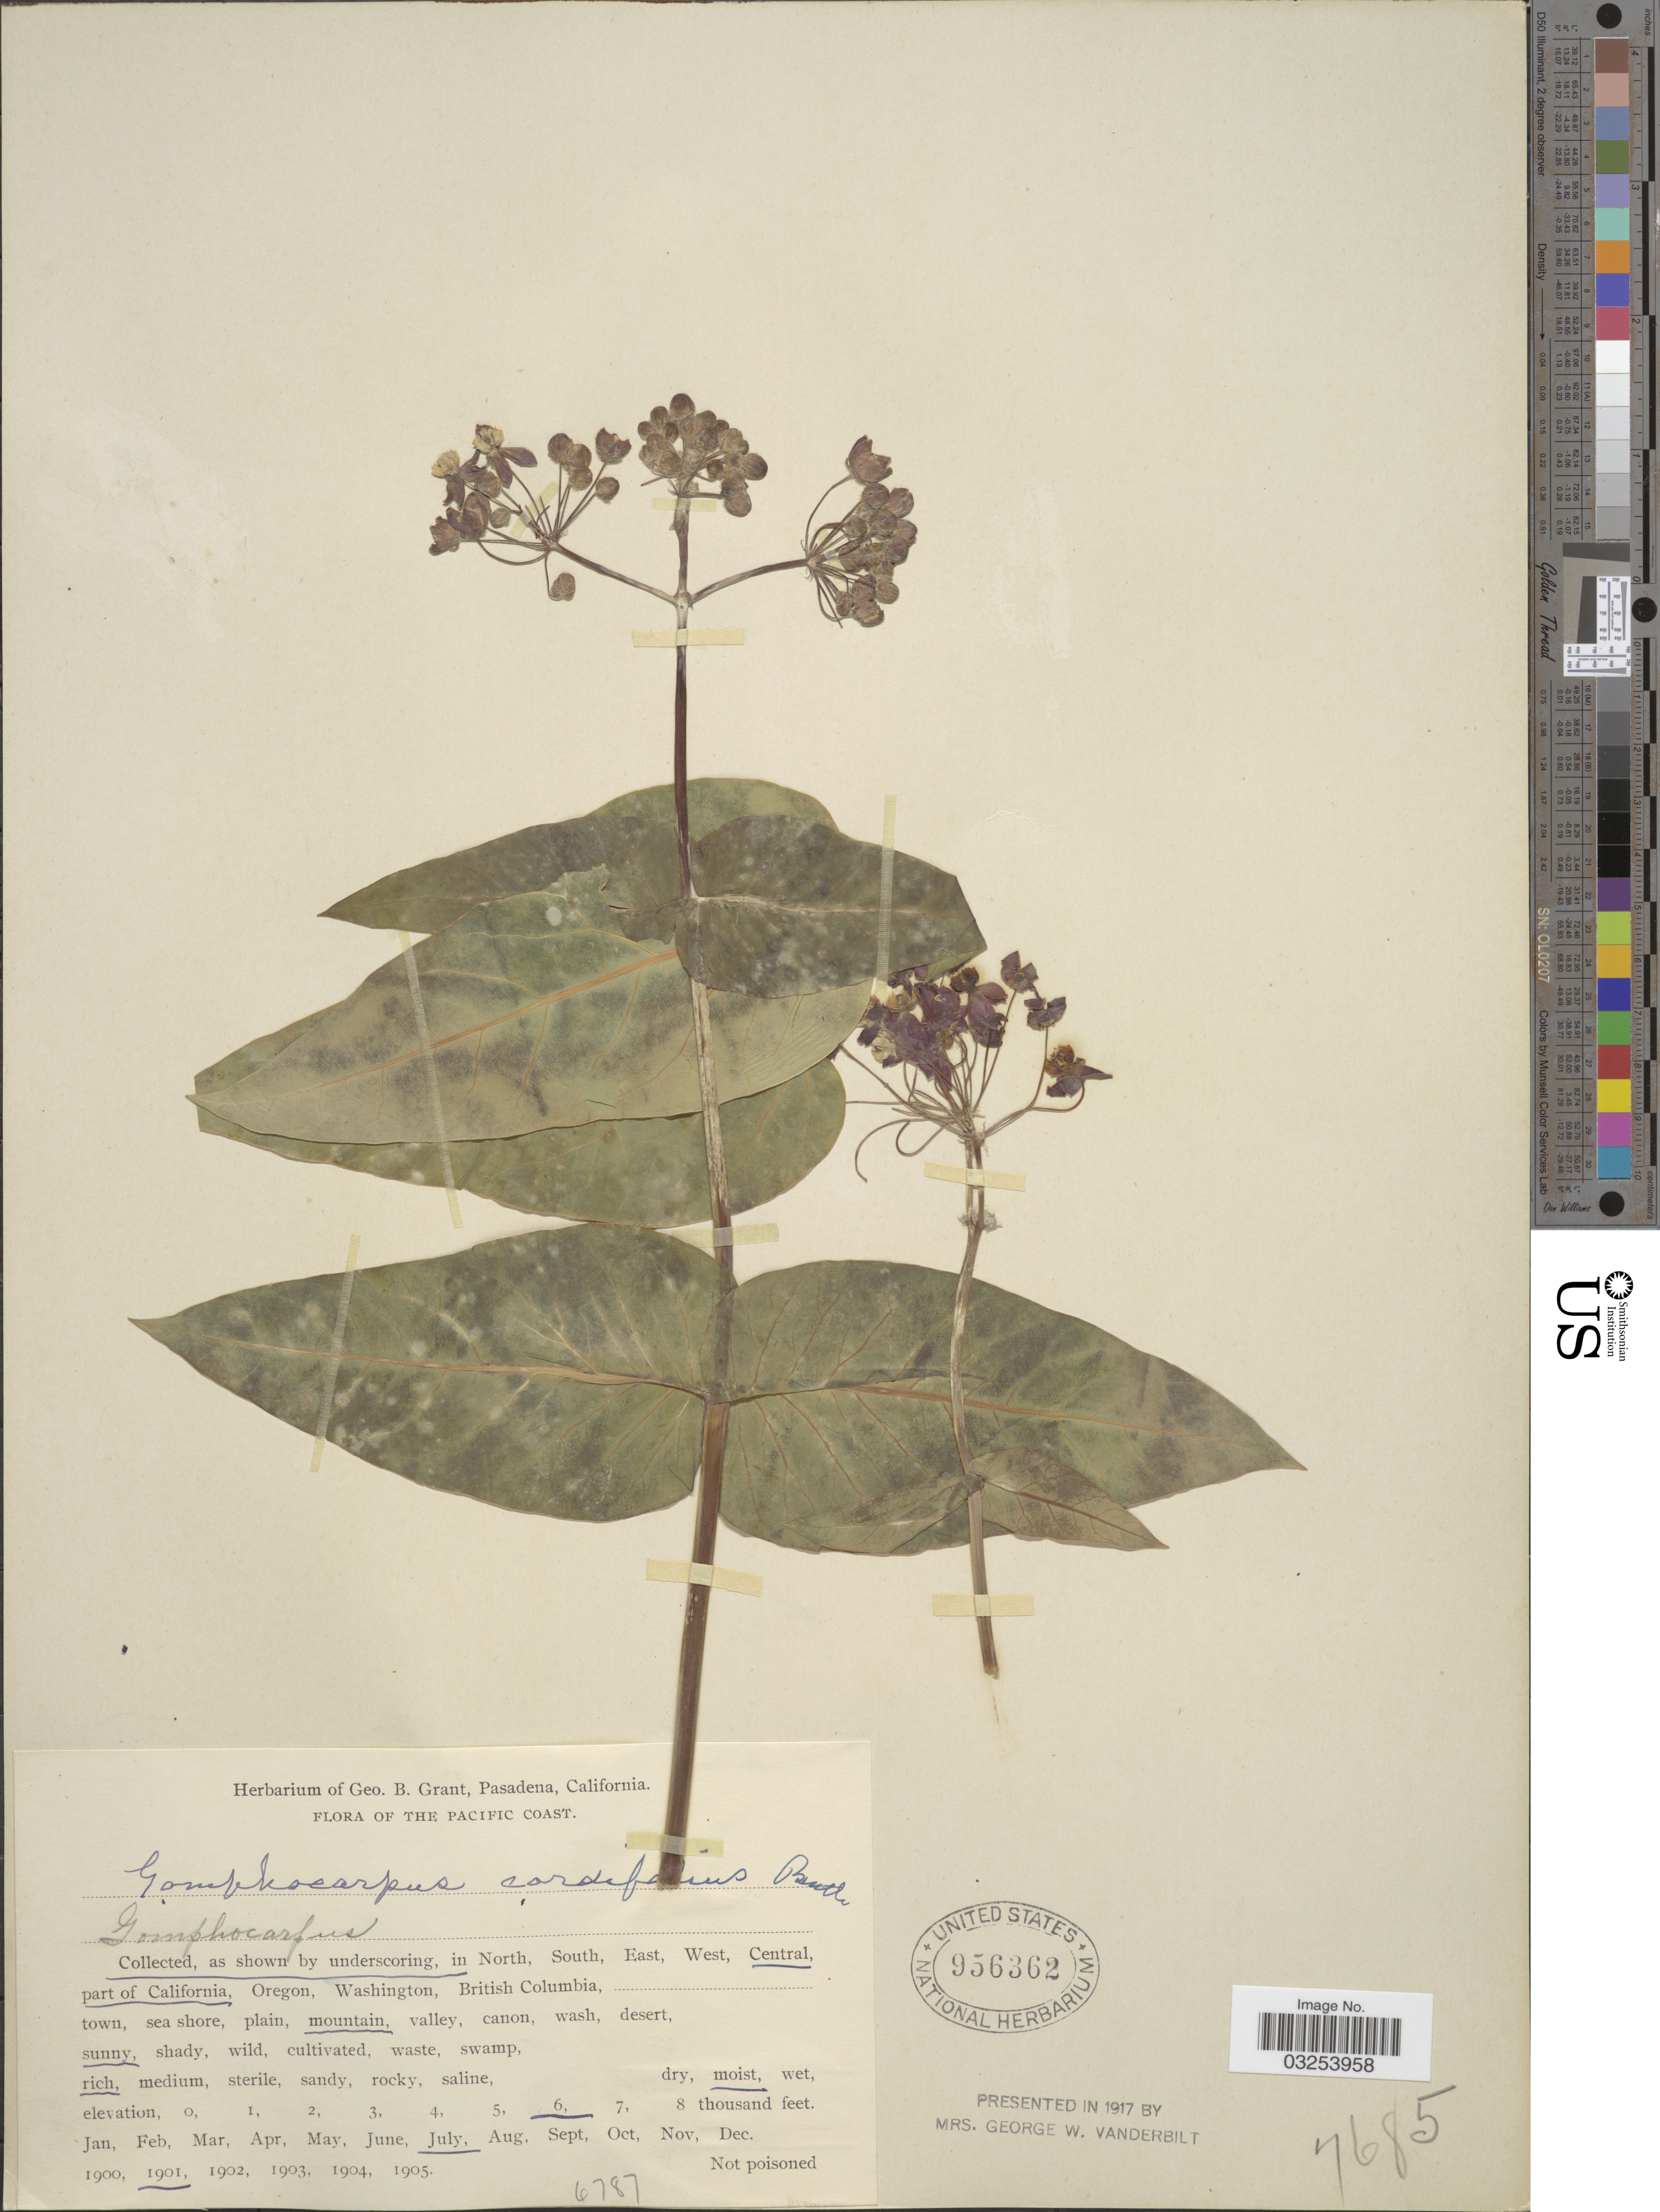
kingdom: Plantae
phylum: Tracheophyta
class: Magnoliopsida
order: Gentianales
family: Apocynaceae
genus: Asclepias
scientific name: Asclepias cordifolia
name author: (Benth.) Jeps.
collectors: ex herb. Geo. B. Grant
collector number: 6787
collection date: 1901-07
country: United States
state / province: California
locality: Pacific Coast. Central, part of California. Mountain.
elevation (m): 1829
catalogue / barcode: US 956362